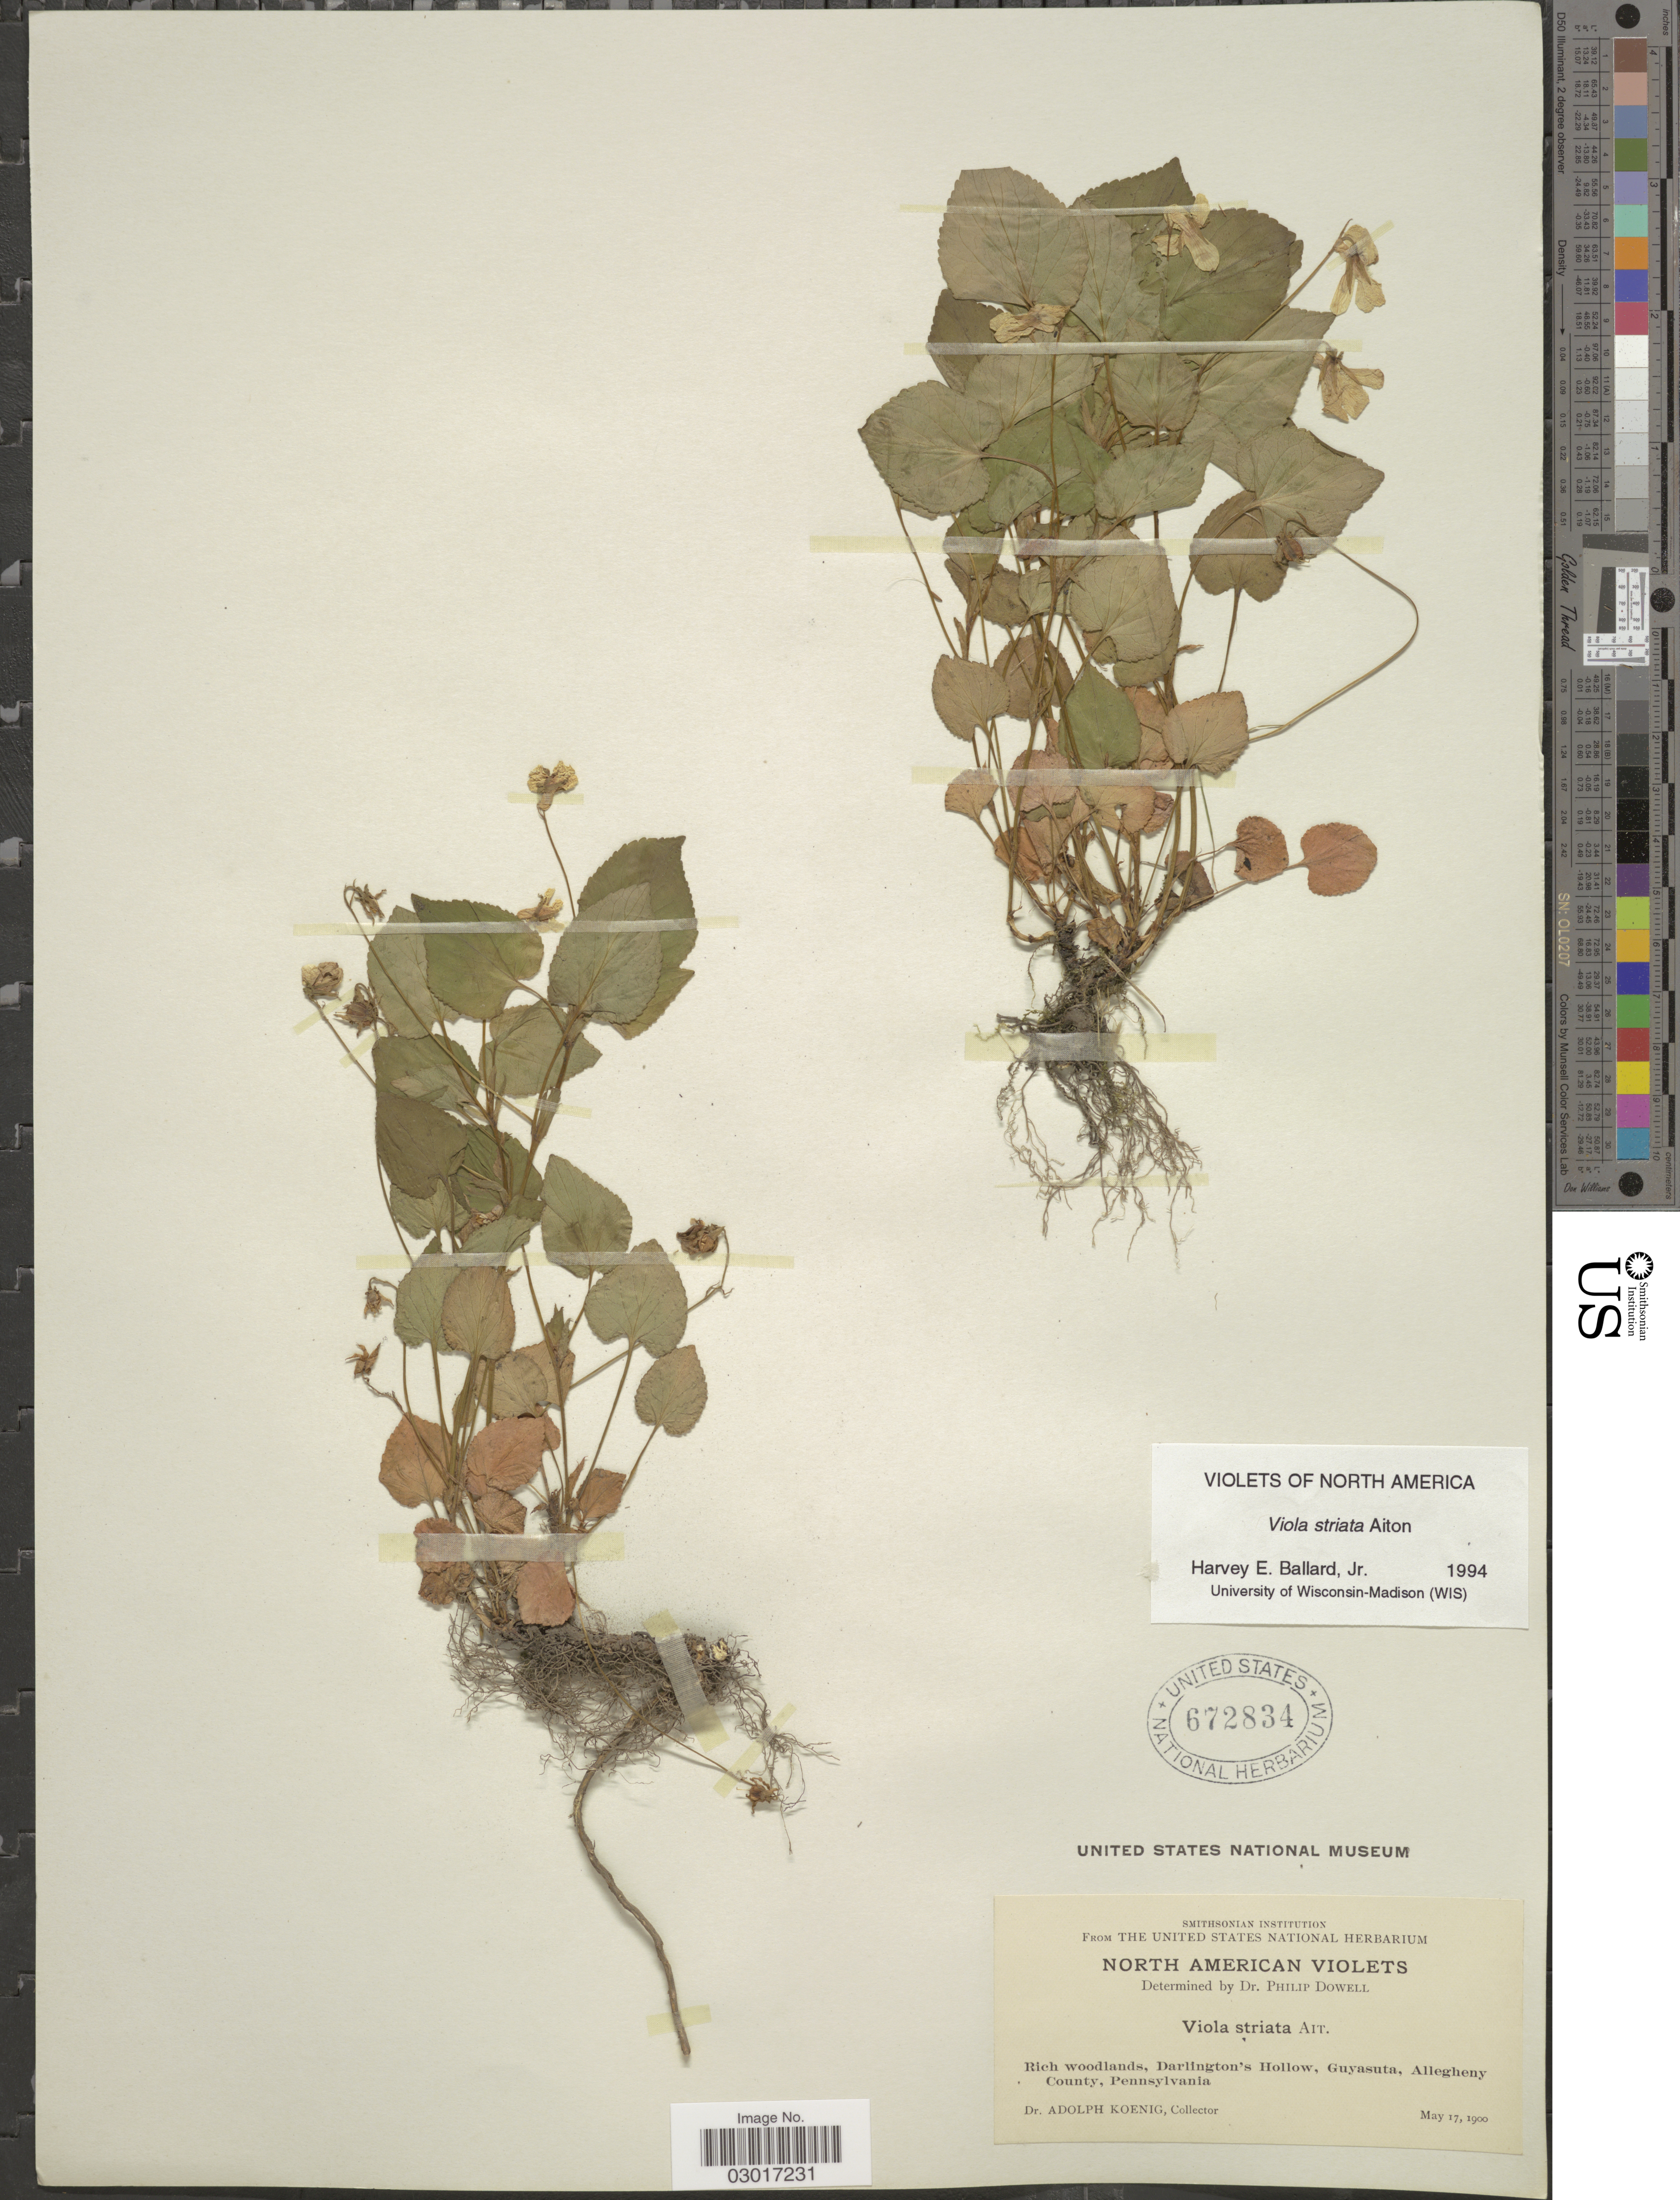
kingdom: Plantae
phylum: Tracheophyta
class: Magnoliopsida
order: Malpighiales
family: Violaceae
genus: Viola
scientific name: Viola striata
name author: Aiton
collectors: A. Koenig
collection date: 1900-05-17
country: United States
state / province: Pennsylvania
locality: Rich woodlands, Darlington's Hollow, Guyasuta, Allegheny County.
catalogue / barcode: US 672834